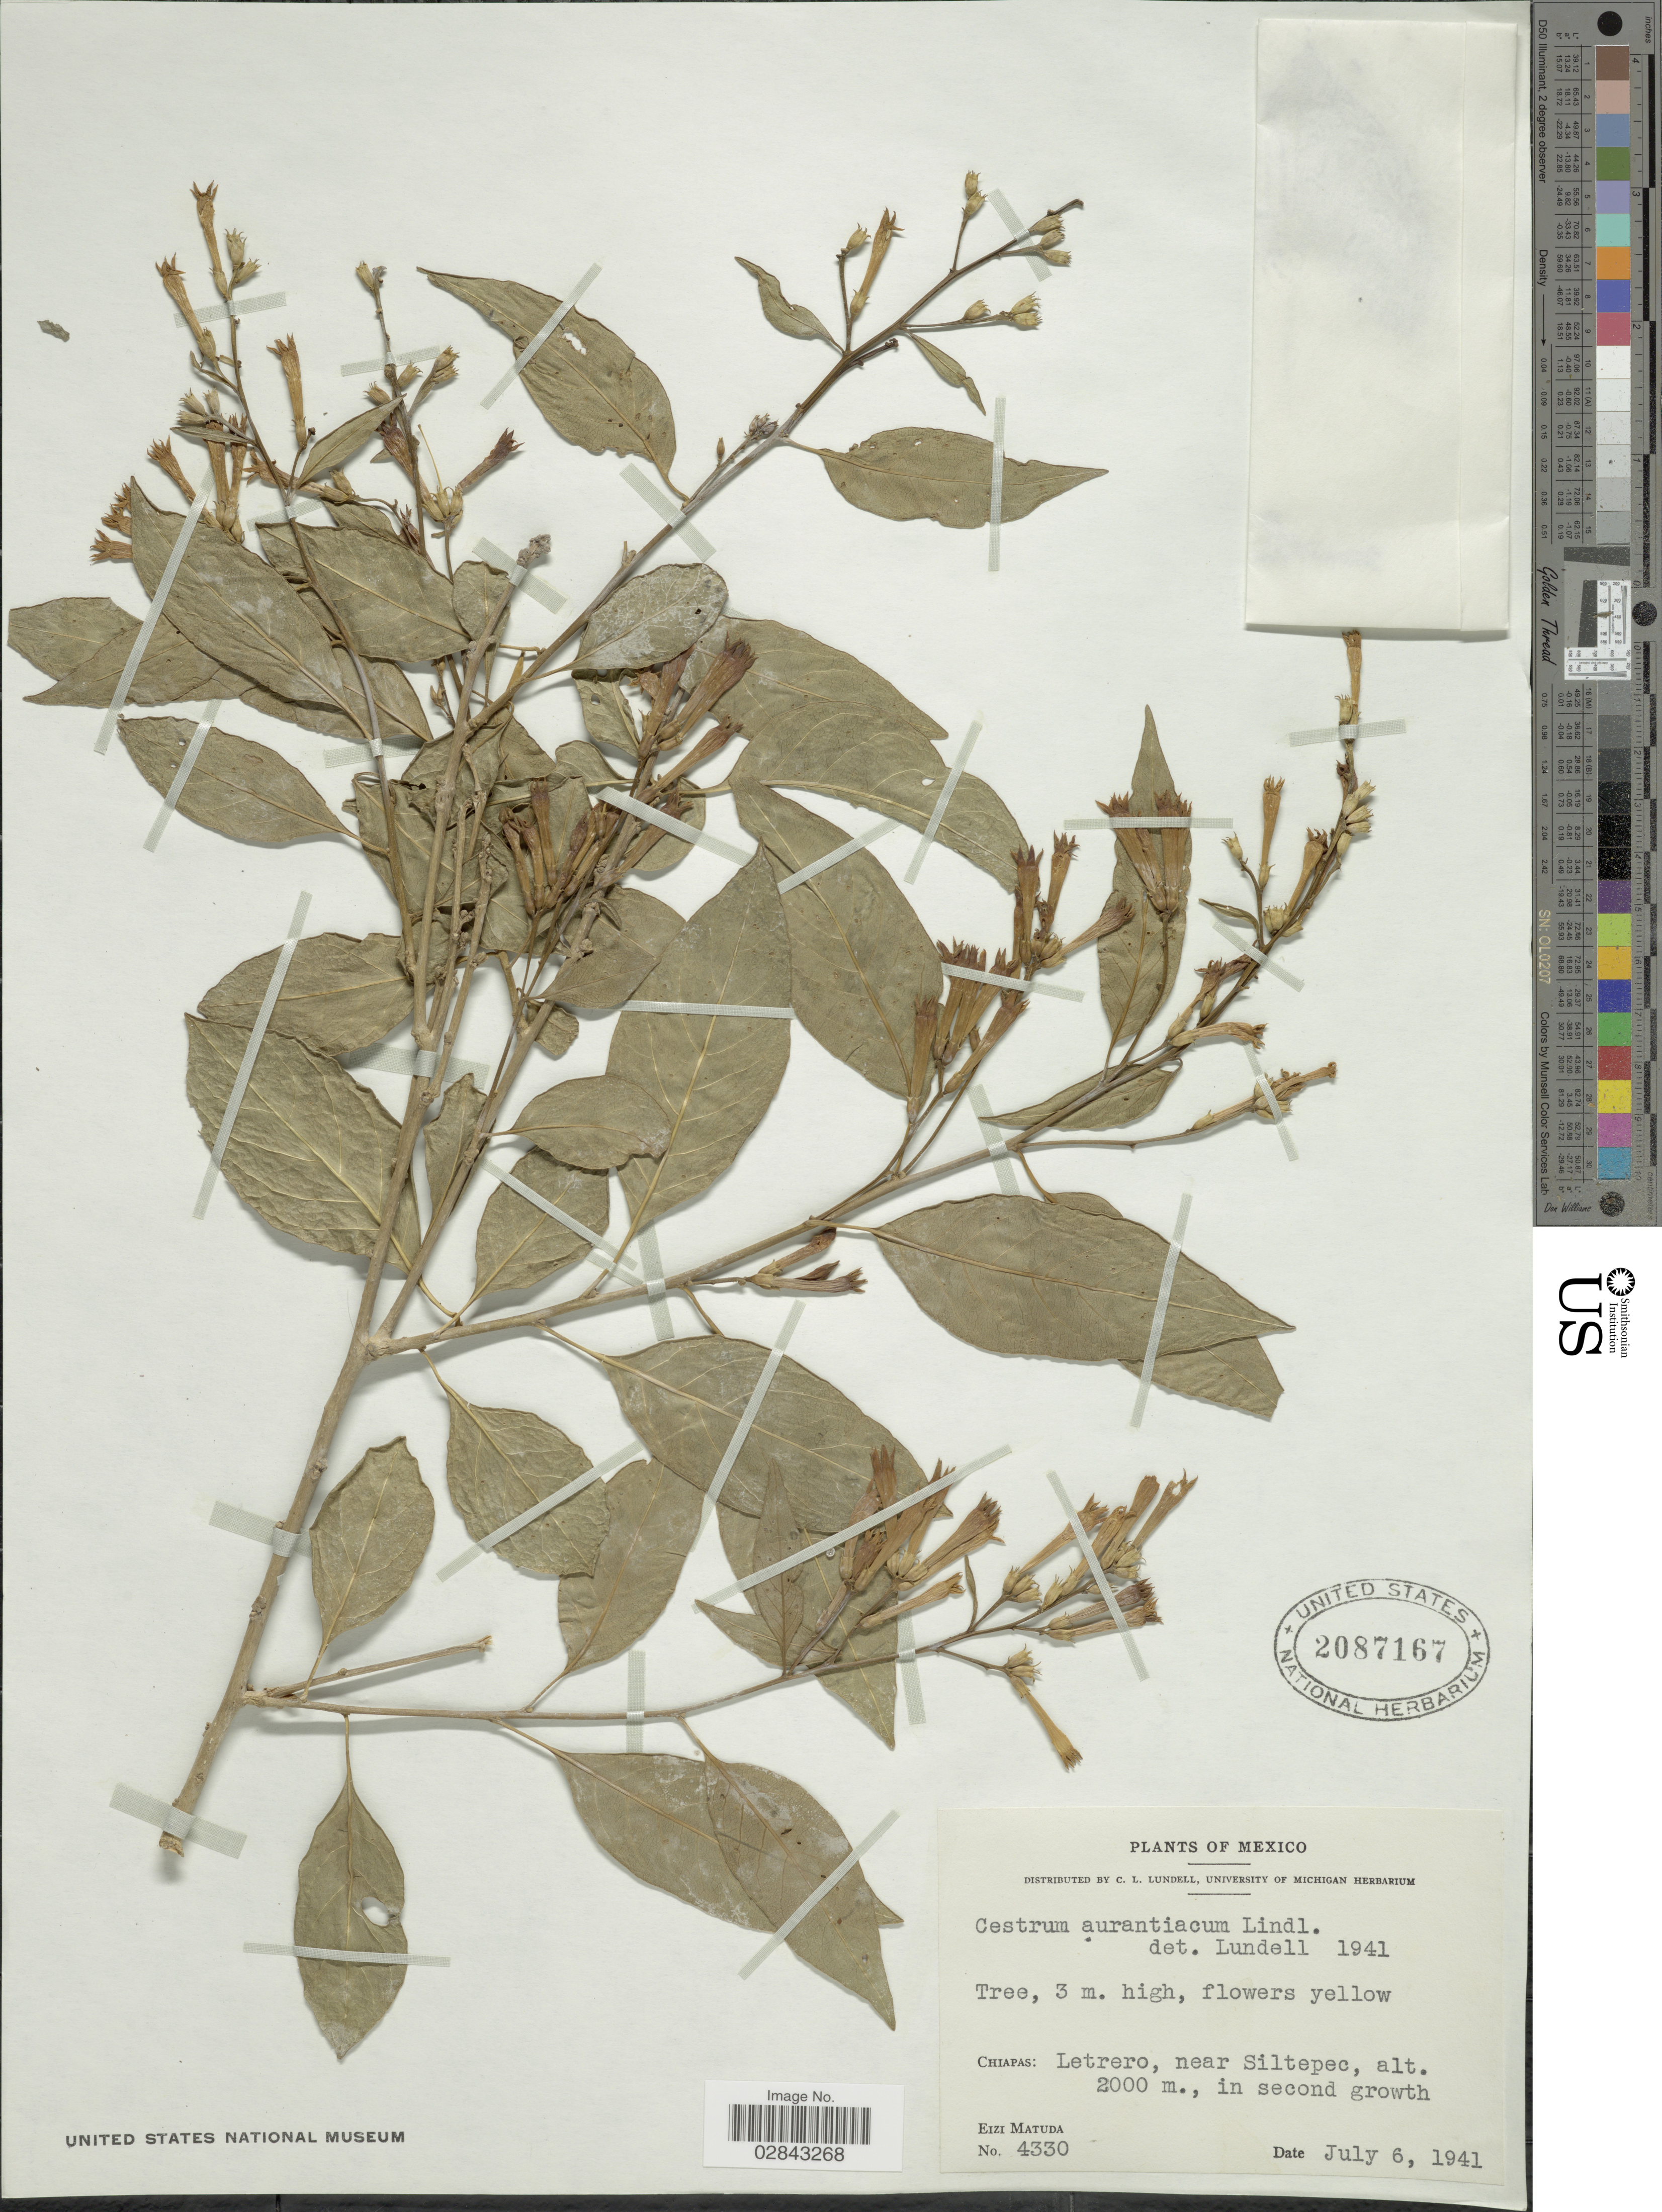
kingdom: Plantae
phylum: Tracheophyta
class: Magnoliopsida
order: Solanales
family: Solanaceae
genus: Cestrum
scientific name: Cestrum aurantiacum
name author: Lindley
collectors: E. Matuda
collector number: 4330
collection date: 1941-07-06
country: Mexico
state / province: Chiapas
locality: Letrero, near Siltepec.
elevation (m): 2000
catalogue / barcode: US 2087167